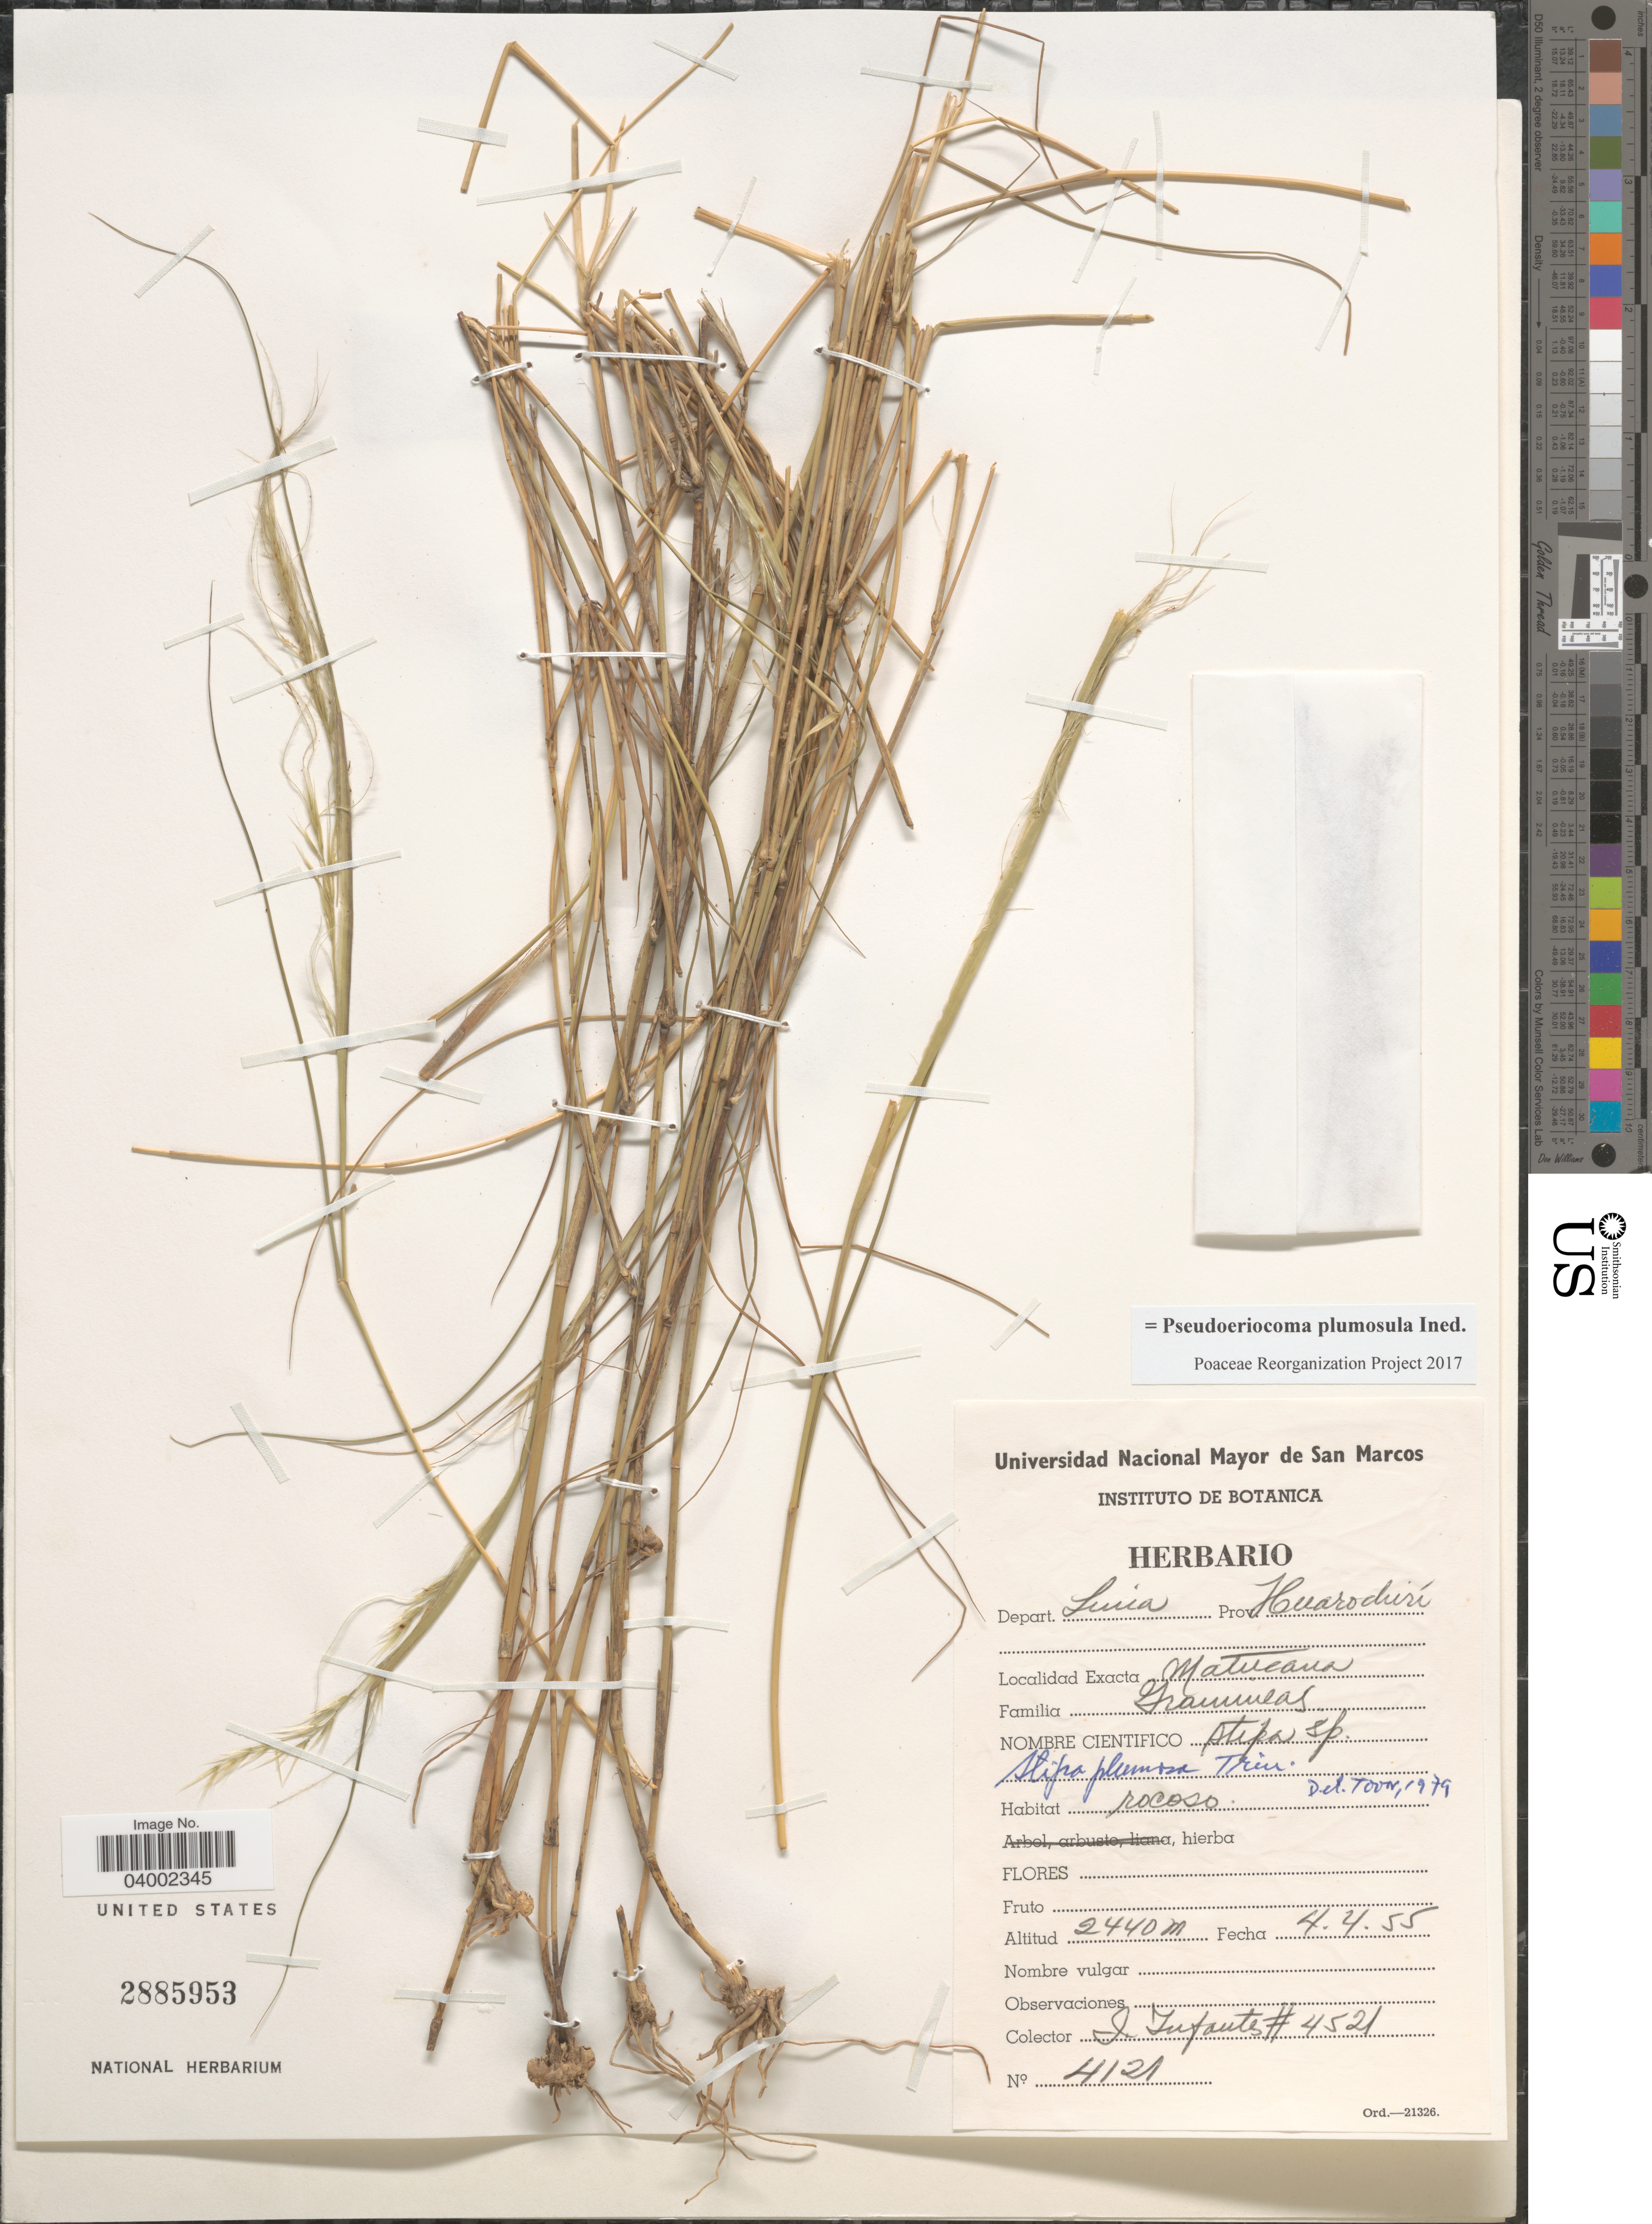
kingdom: Plantae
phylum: Tracheophyta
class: Liliopsida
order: Poales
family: Poaceae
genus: Pseudoeriocoma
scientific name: Pseudoeriocoma plumosula ined.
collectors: J. Infantes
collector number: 4521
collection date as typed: Transcribed d/m/y: 4/4/55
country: Peru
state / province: Lima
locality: Depart. Lima. Prov. Huarochirí. Matucana.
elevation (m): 2440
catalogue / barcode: US 2885953